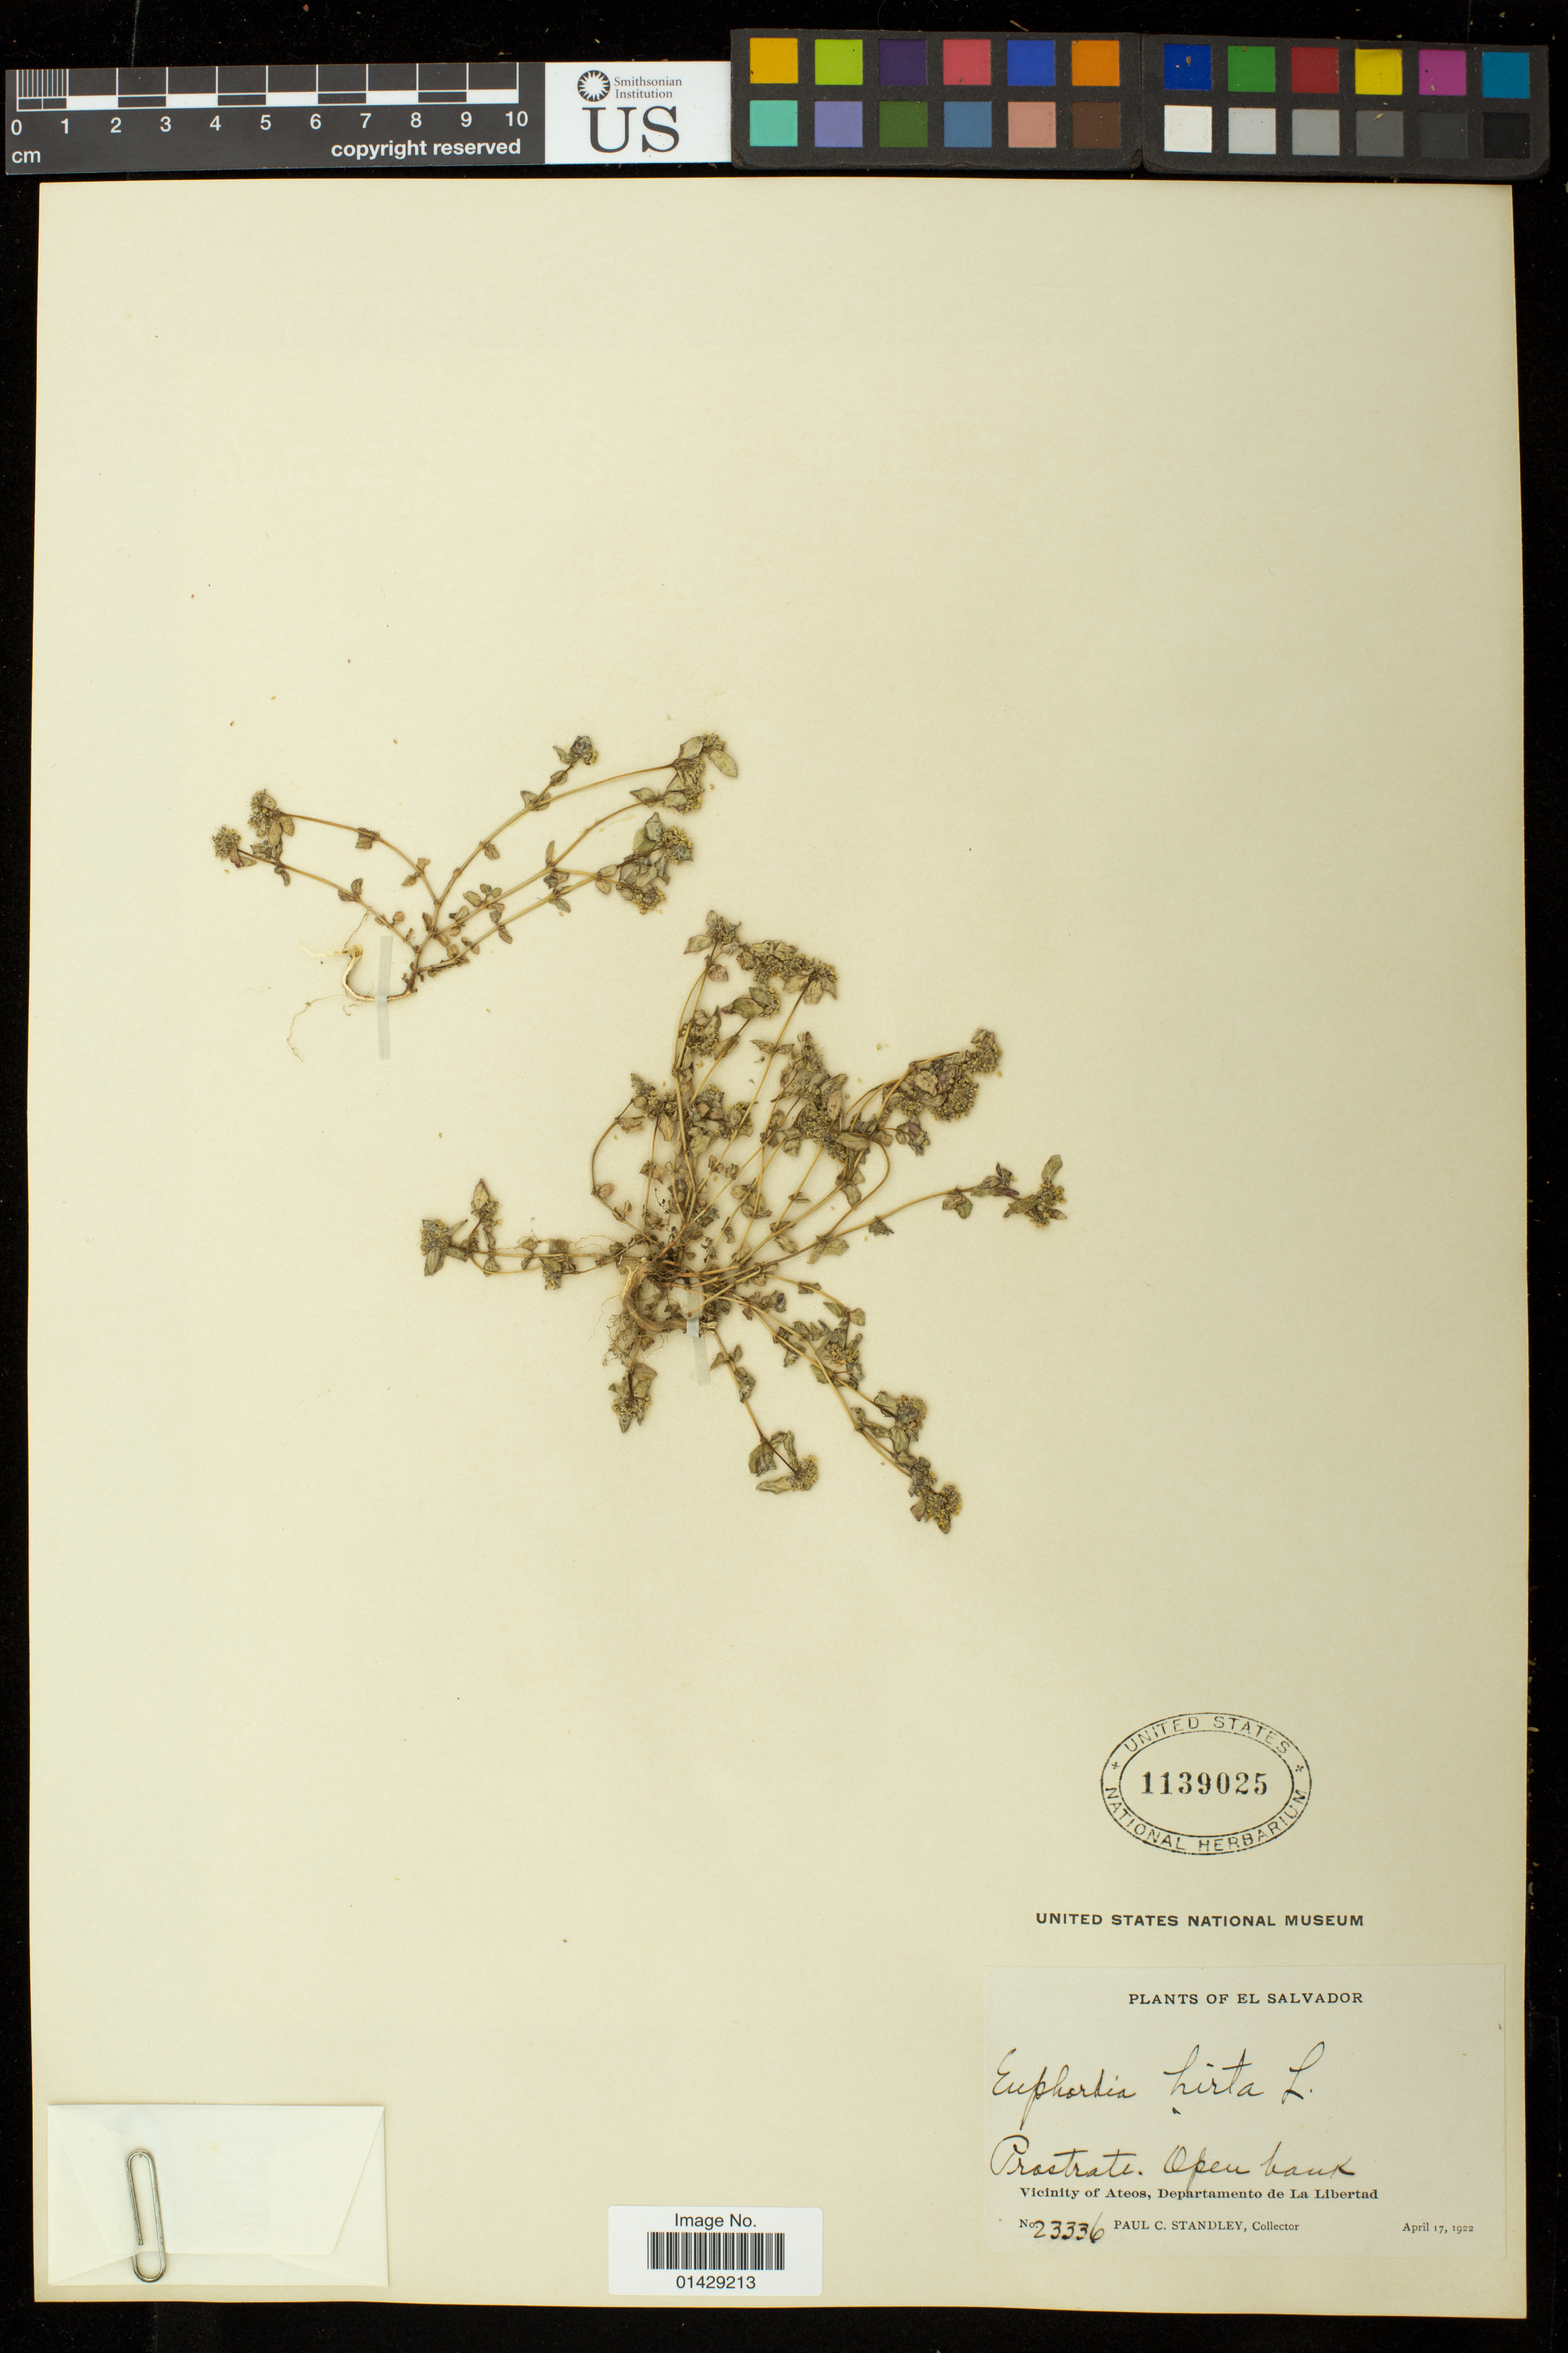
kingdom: Plantae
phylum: Tracheophyta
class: Magnoliopsida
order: Malpighiales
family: Euphorbiaceae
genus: Euphorbia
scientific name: Euphorbia hirta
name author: L.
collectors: P. C. Standley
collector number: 23336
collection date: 1922-04-17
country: El Salvador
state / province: La Libertad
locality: Vicinity of Ateos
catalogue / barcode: US 1139025